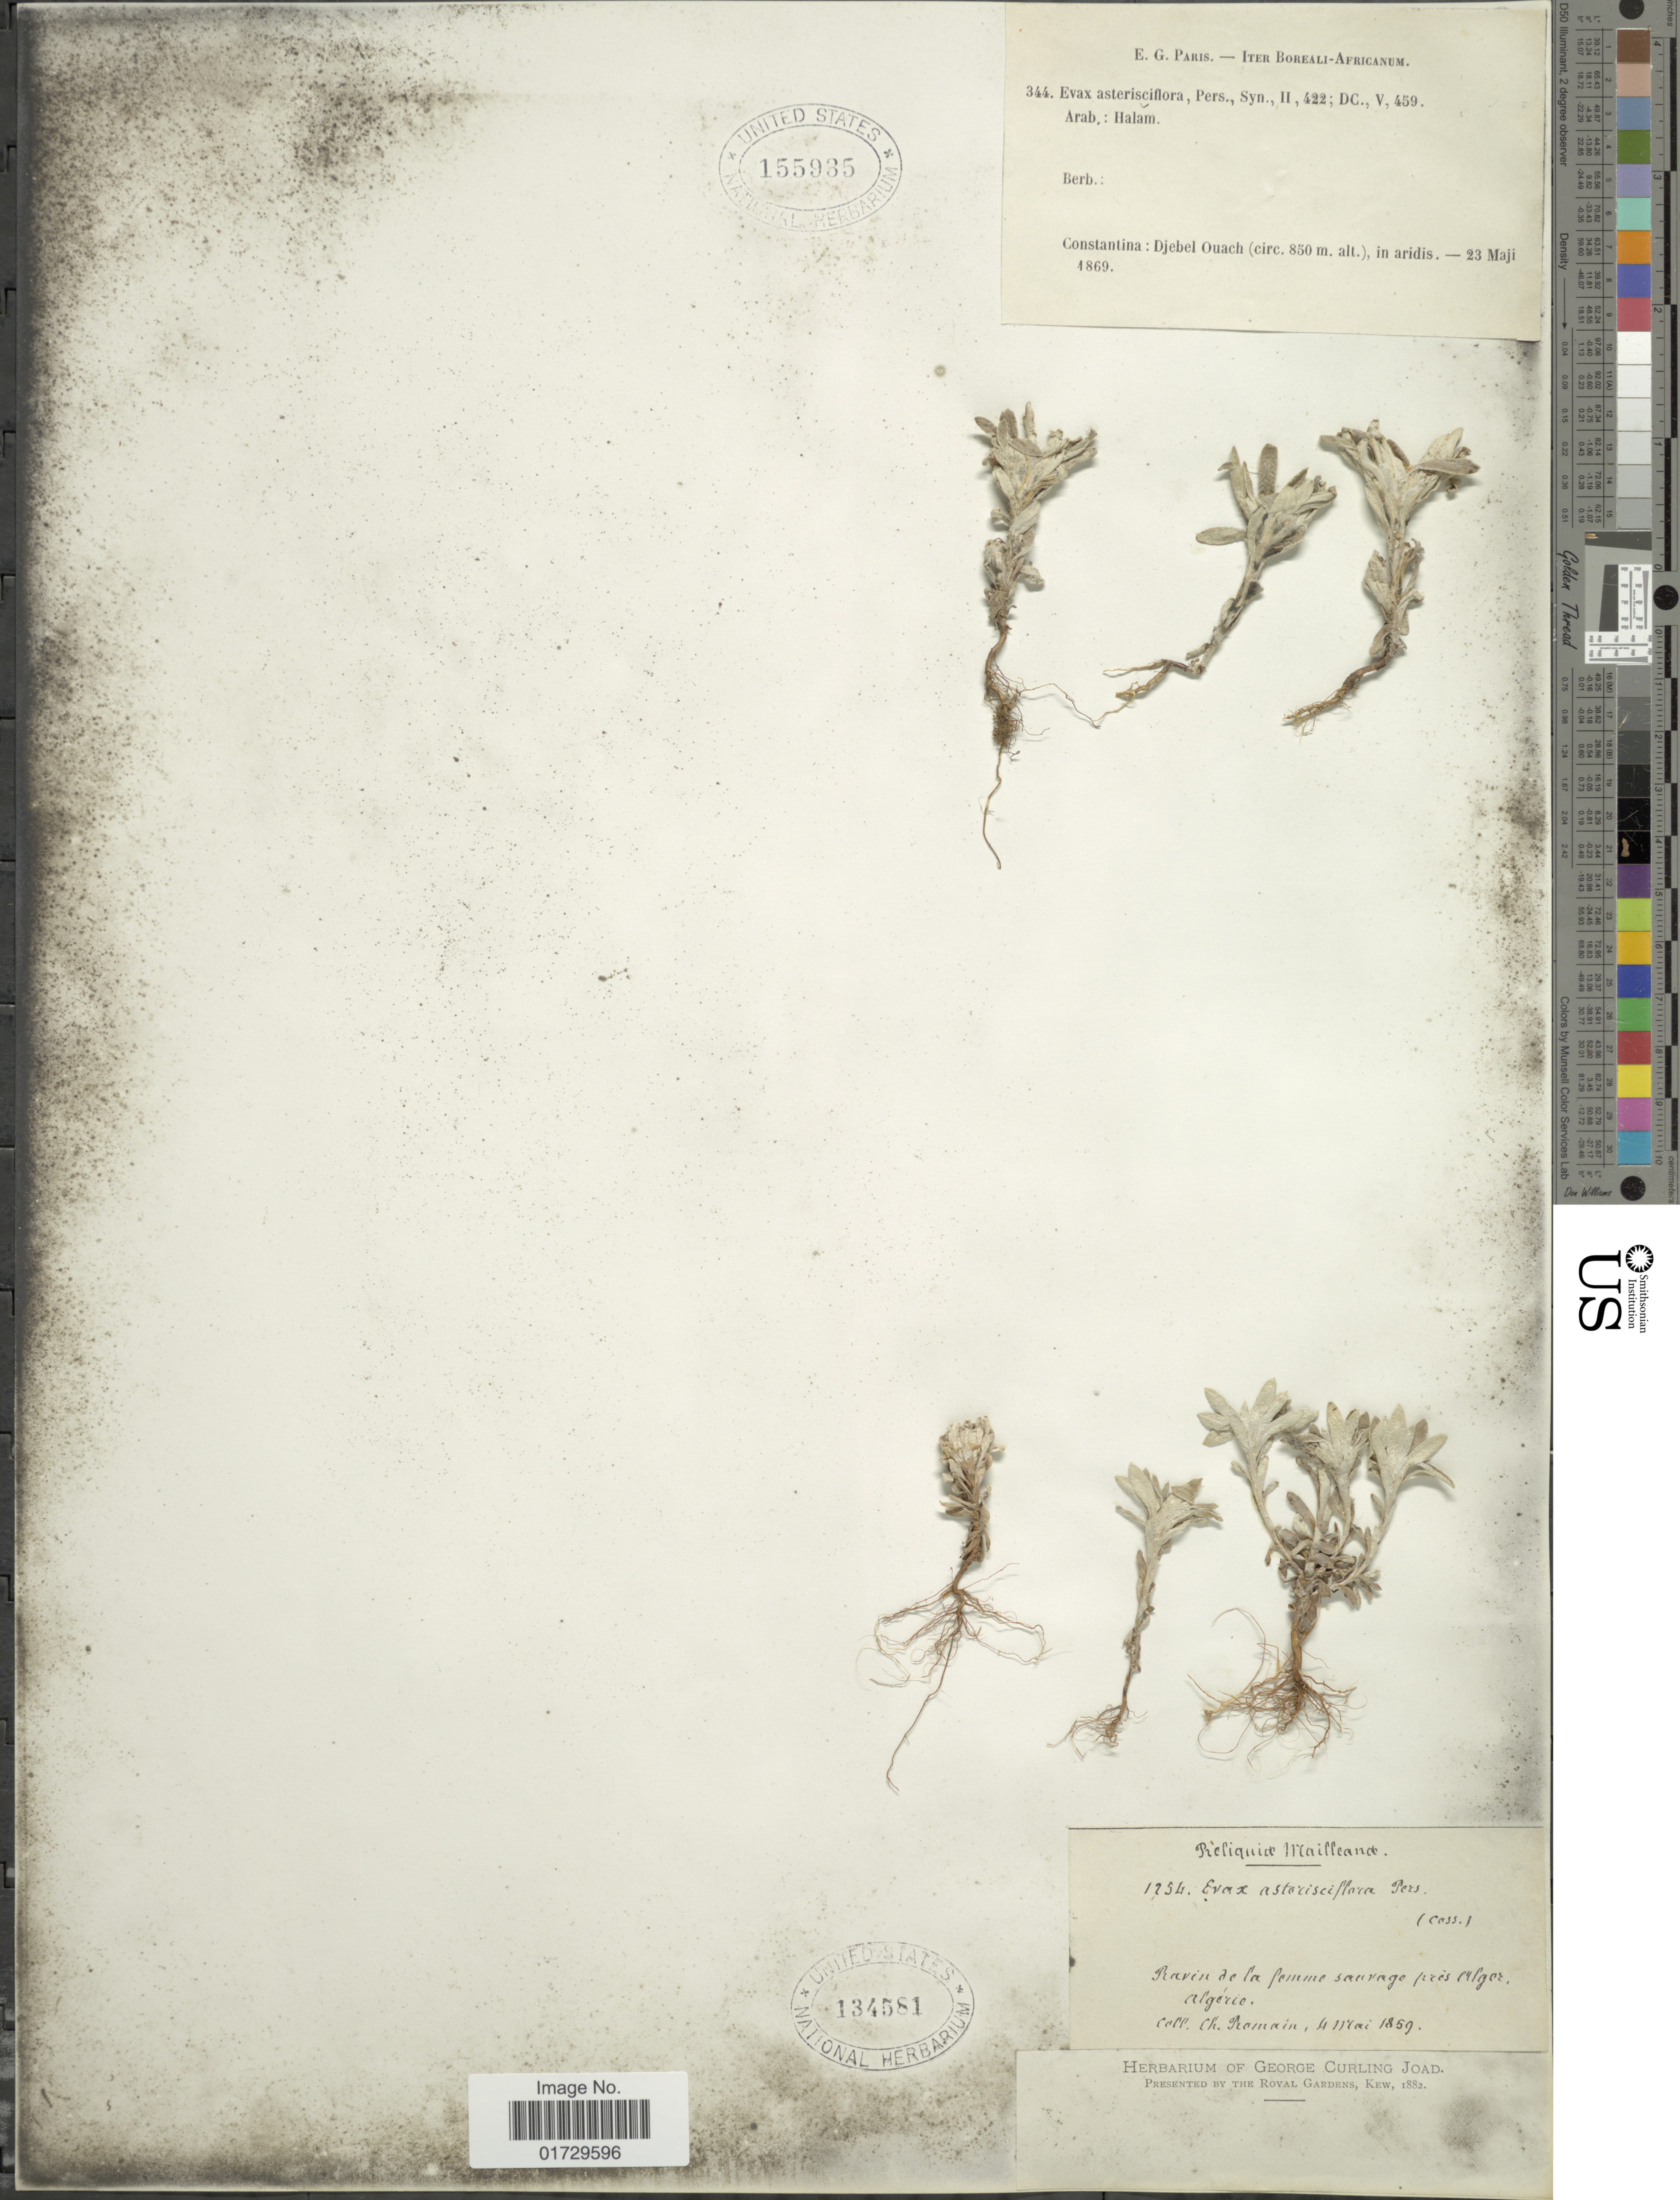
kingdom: Plantae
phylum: Tracheophyta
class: Magnoliopsida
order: Asterales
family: Asteraceae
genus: Filago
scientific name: Filago asterisciflora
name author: (Lam.) Sweet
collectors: C. Romain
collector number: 1254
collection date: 1859-05-04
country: Algeria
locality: Mailleande, Ravin de la femme sauvage pres Alger.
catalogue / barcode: US 134581-2